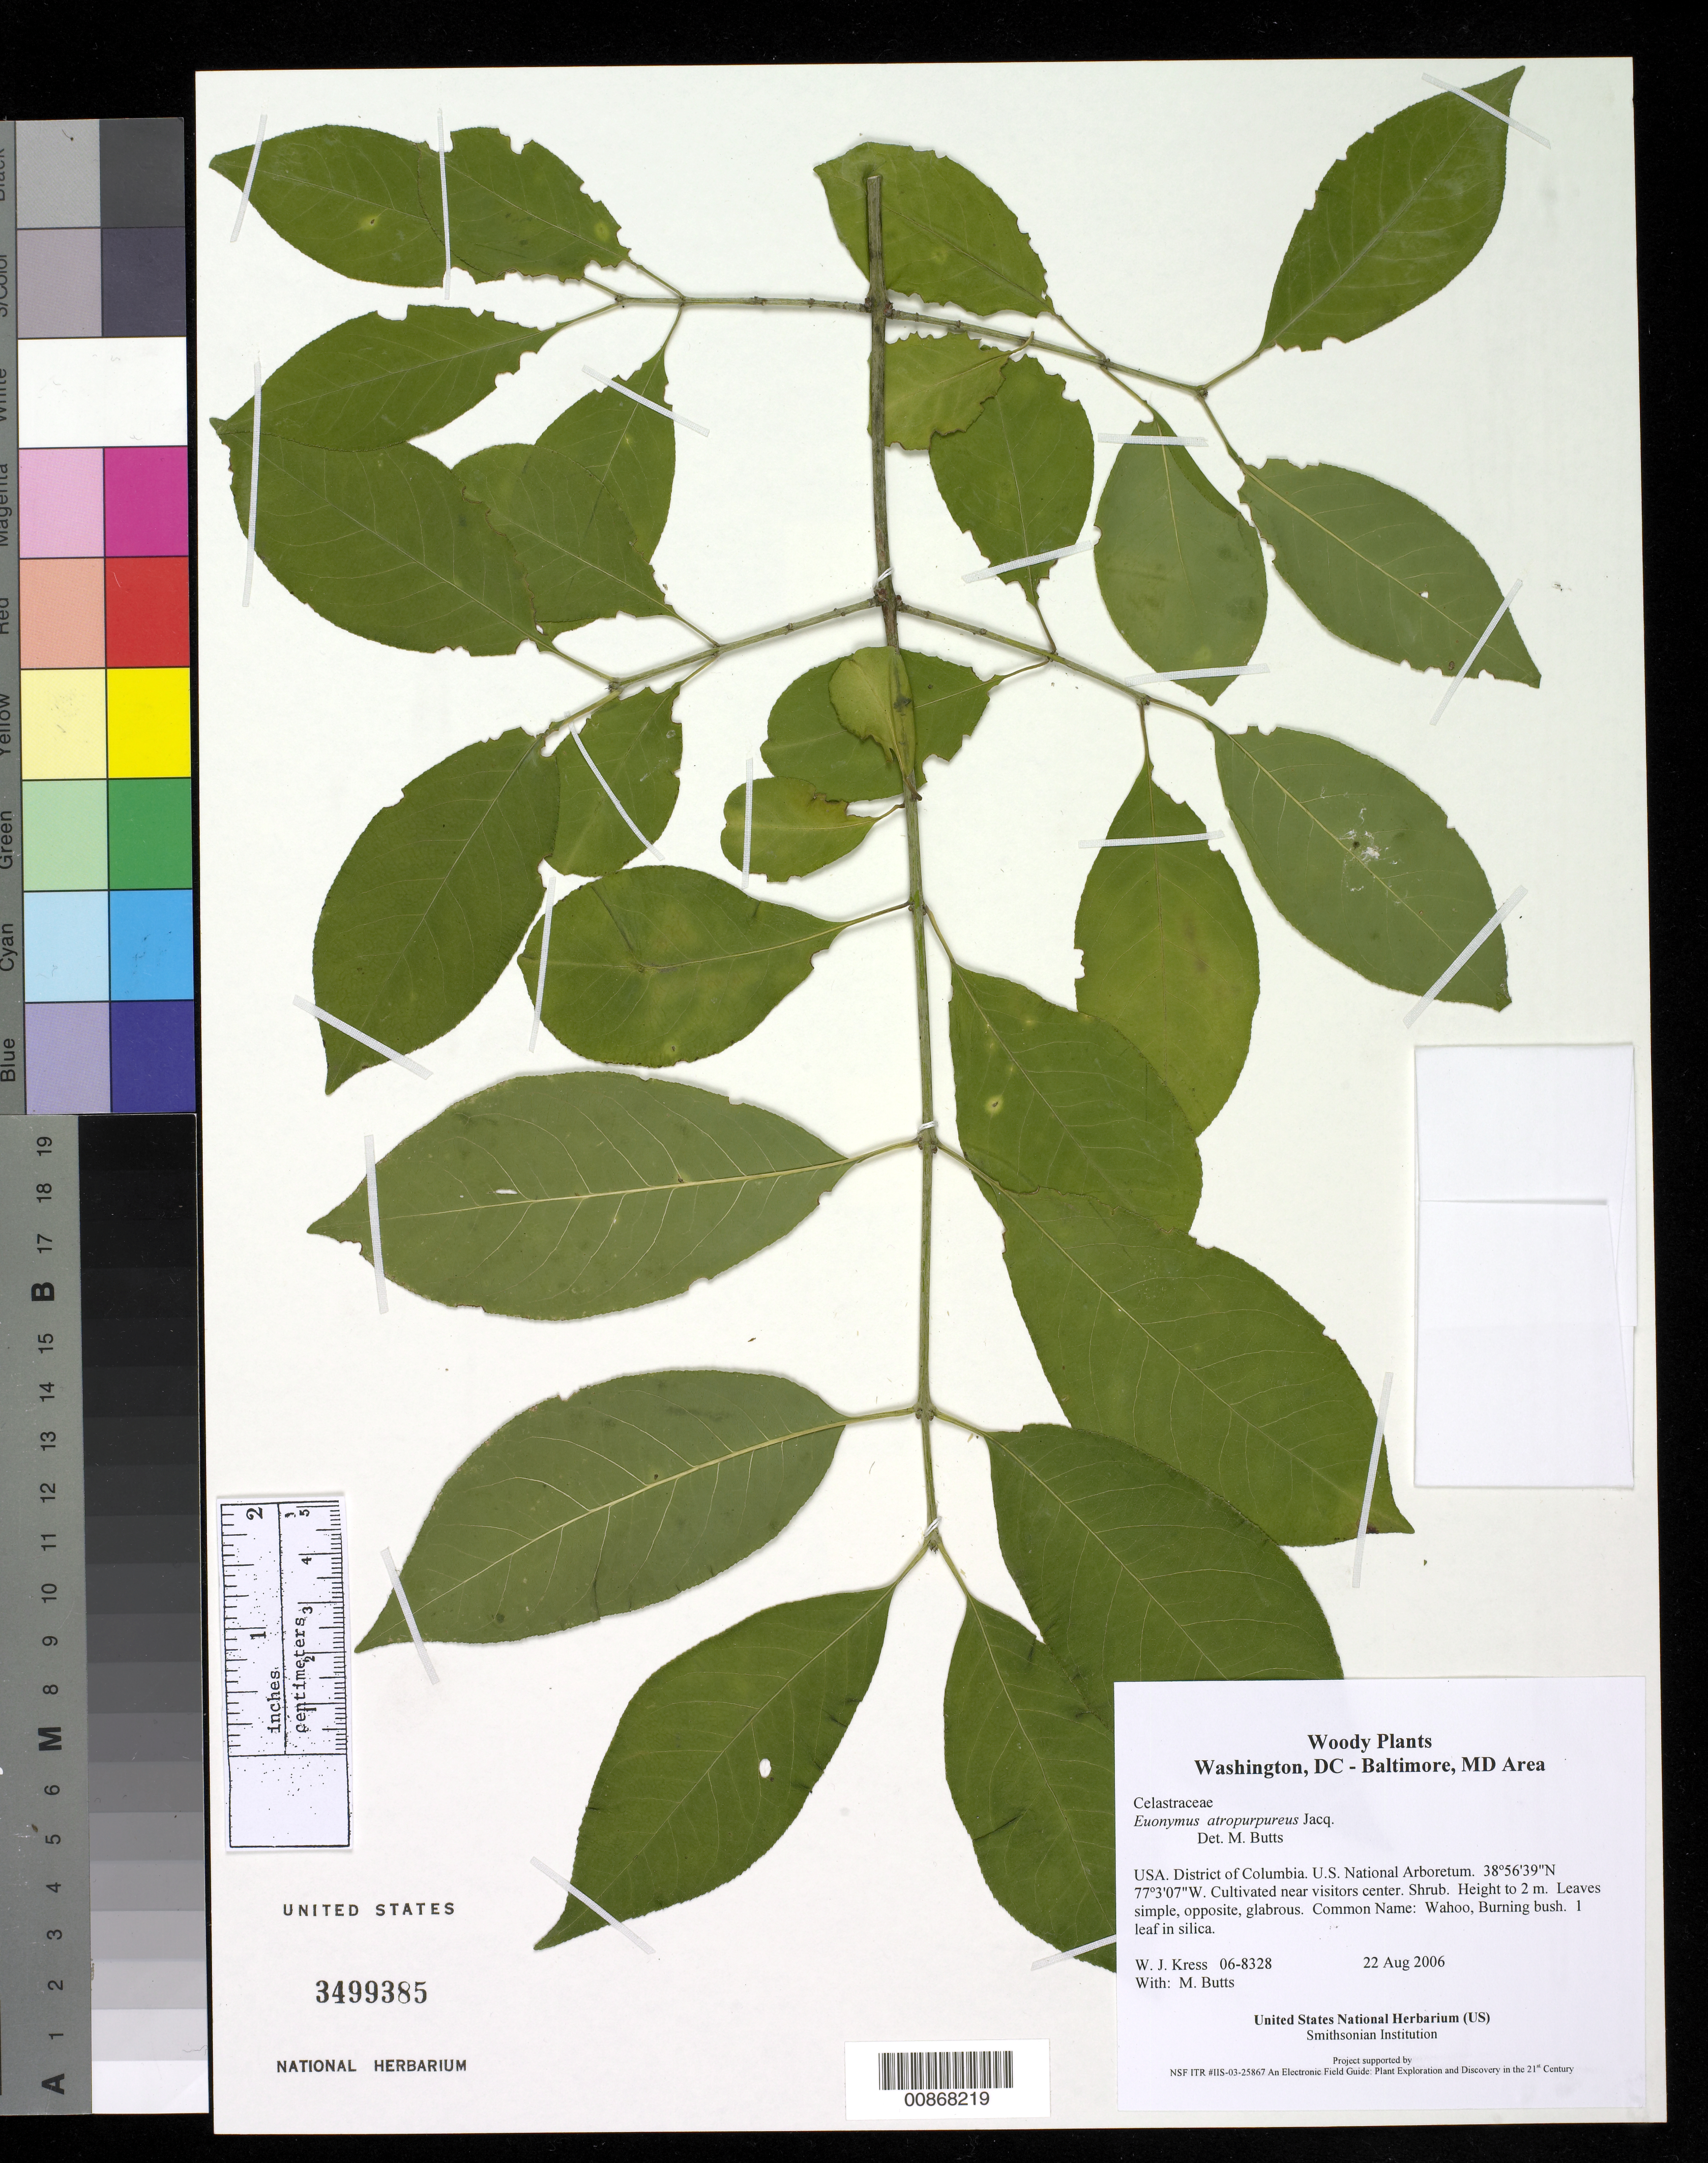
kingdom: Plantae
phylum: Tracheophyta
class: Magnoliopsida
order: Celastrales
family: Celastraceae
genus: Euonymus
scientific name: Euonymus atropurpureus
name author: Jacq.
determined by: Butts, M. B.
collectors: W. J. Kress & M. B. Butts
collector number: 06-8328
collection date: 2006-08-22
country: United States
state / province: District of Columbia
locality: U.S. National Arboretum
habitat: Cultivated near visitors center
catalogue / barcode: US 3499385